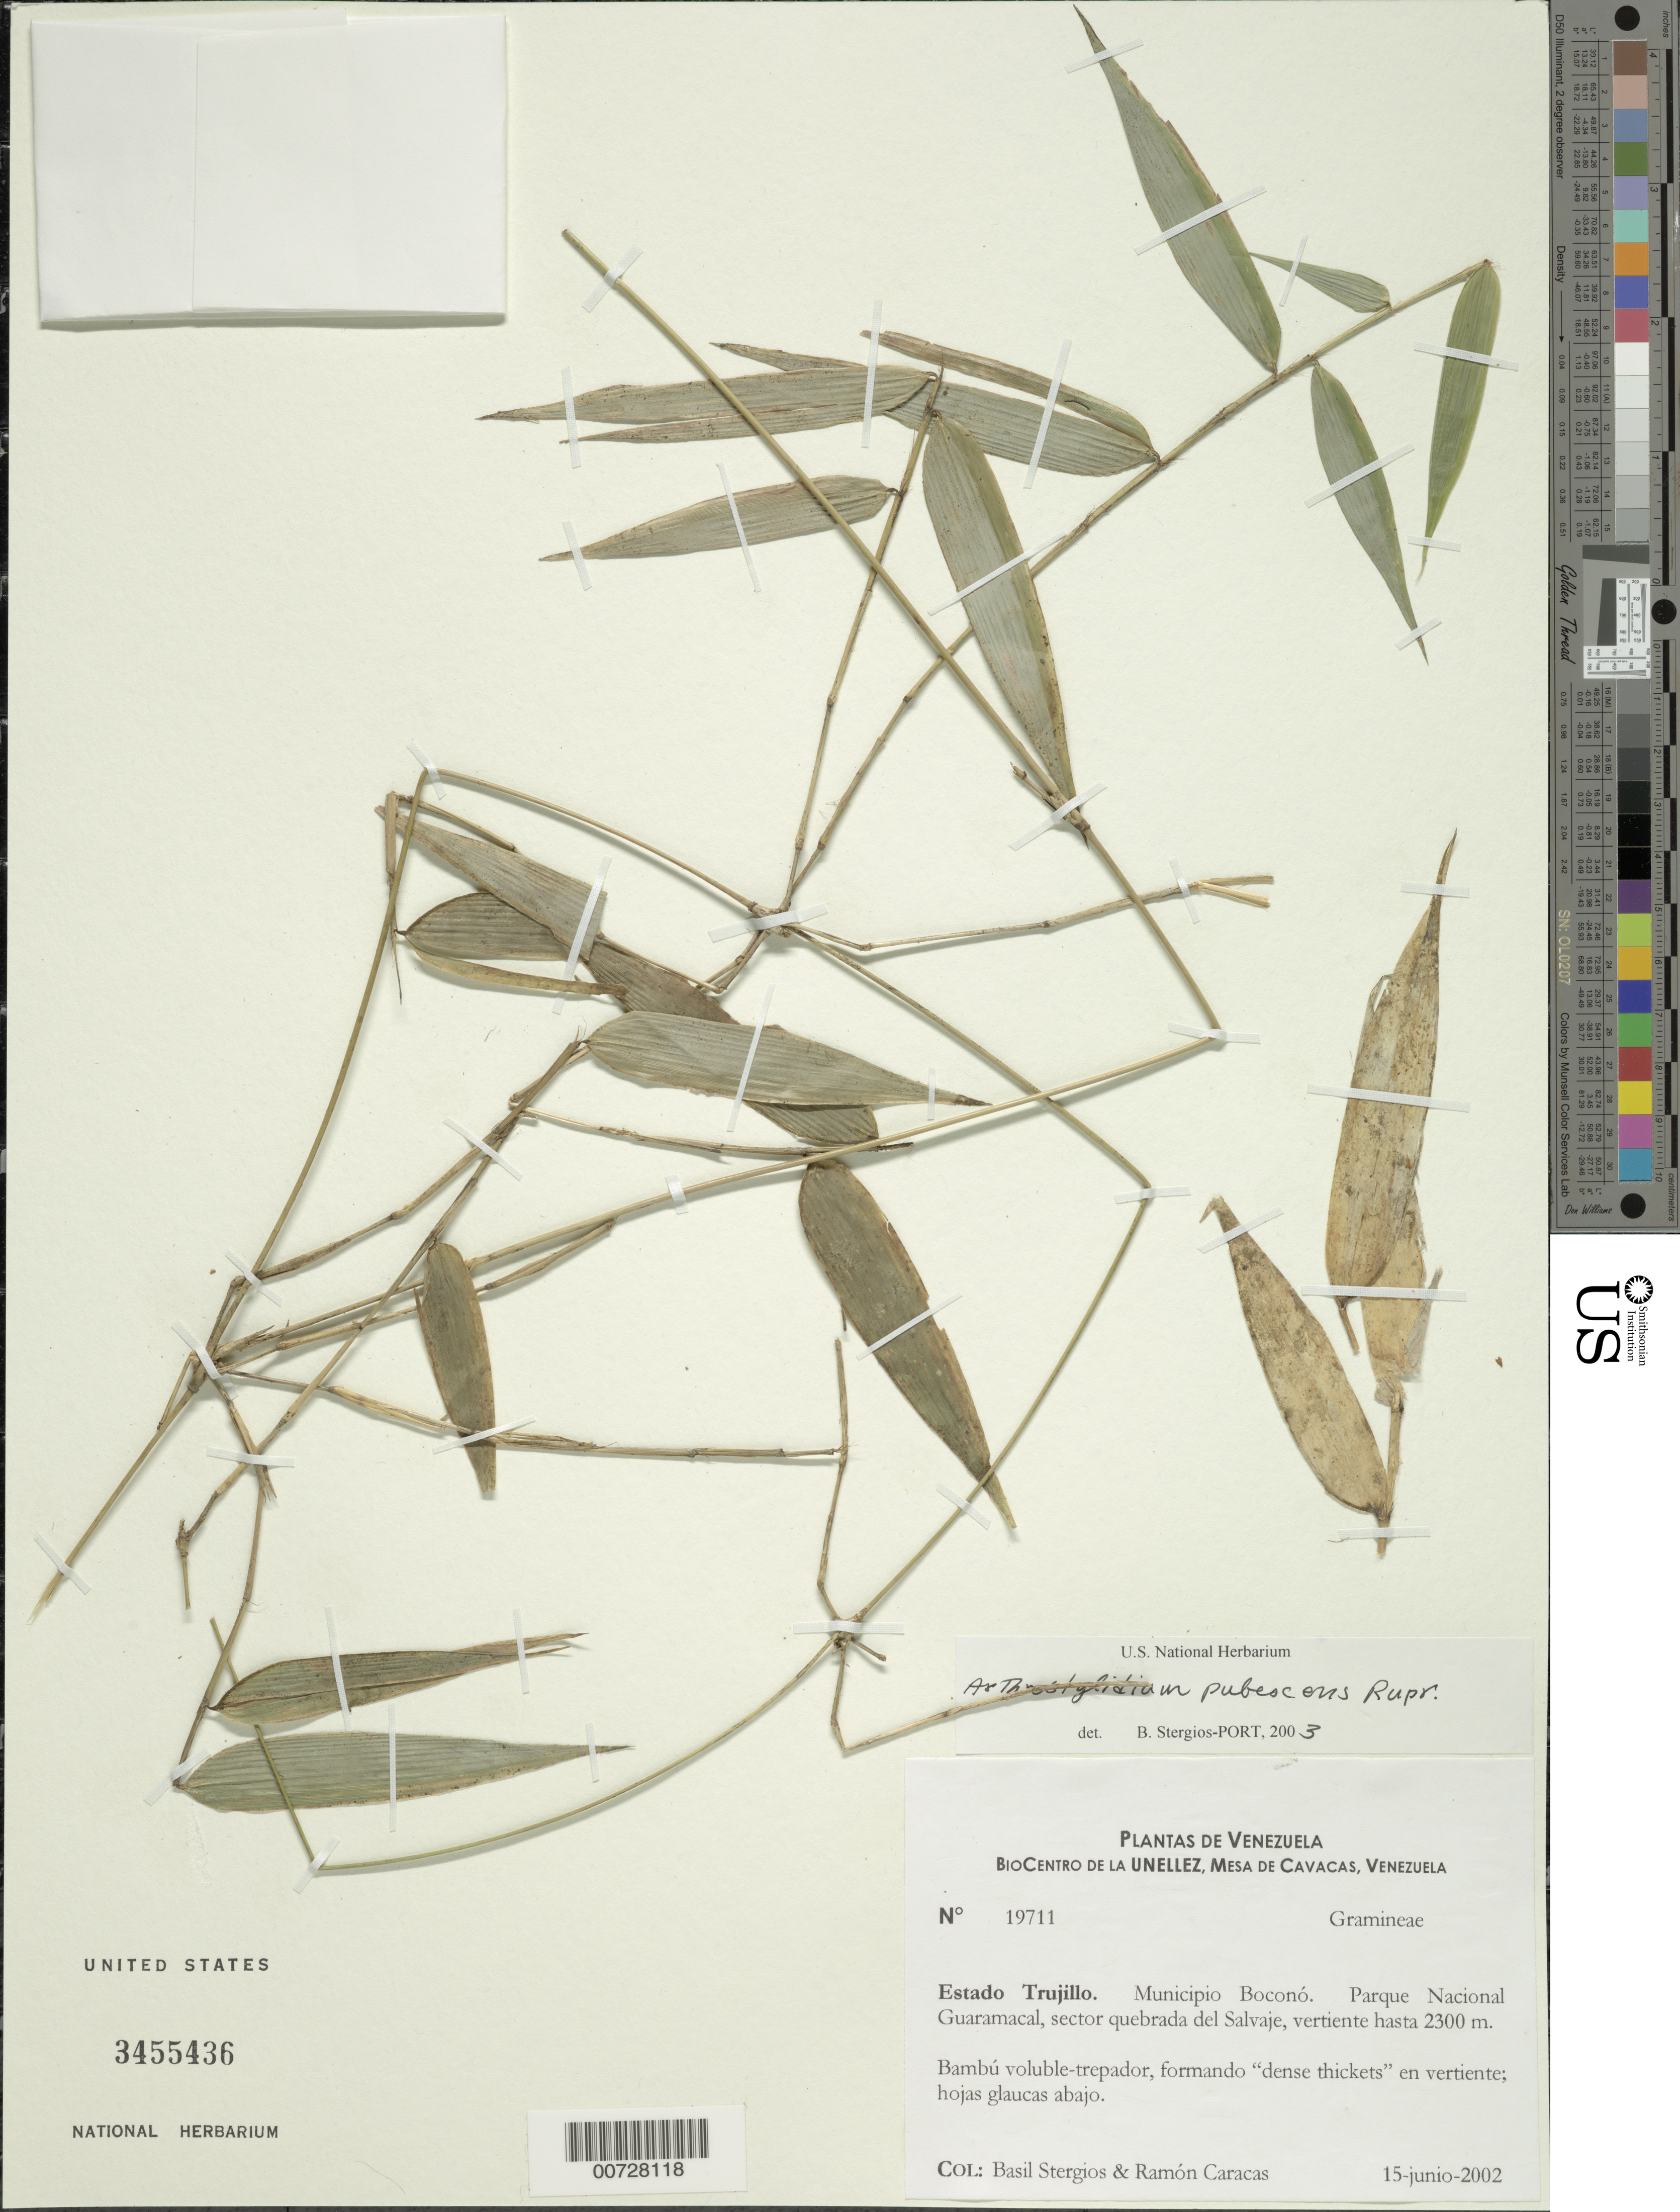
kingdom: Plantae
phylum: Tracheophyta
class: Liliopsida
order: Poales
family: Poaceae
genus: Arthrostylidium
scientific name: Arthrostylidium pubescens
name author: Rupr.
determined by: Stergios, B. G.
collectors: B. G. Stergios & R. Caracas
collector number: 19711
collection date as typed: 15 Jun 2002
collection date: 2002-06-15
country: Venezuela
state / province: Trujillo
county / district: Boconó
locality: Parque Nacional Guaramacal, sector quebrada del Salvaje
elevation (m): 2300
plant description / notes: PORT, US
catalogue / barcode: US 3455436